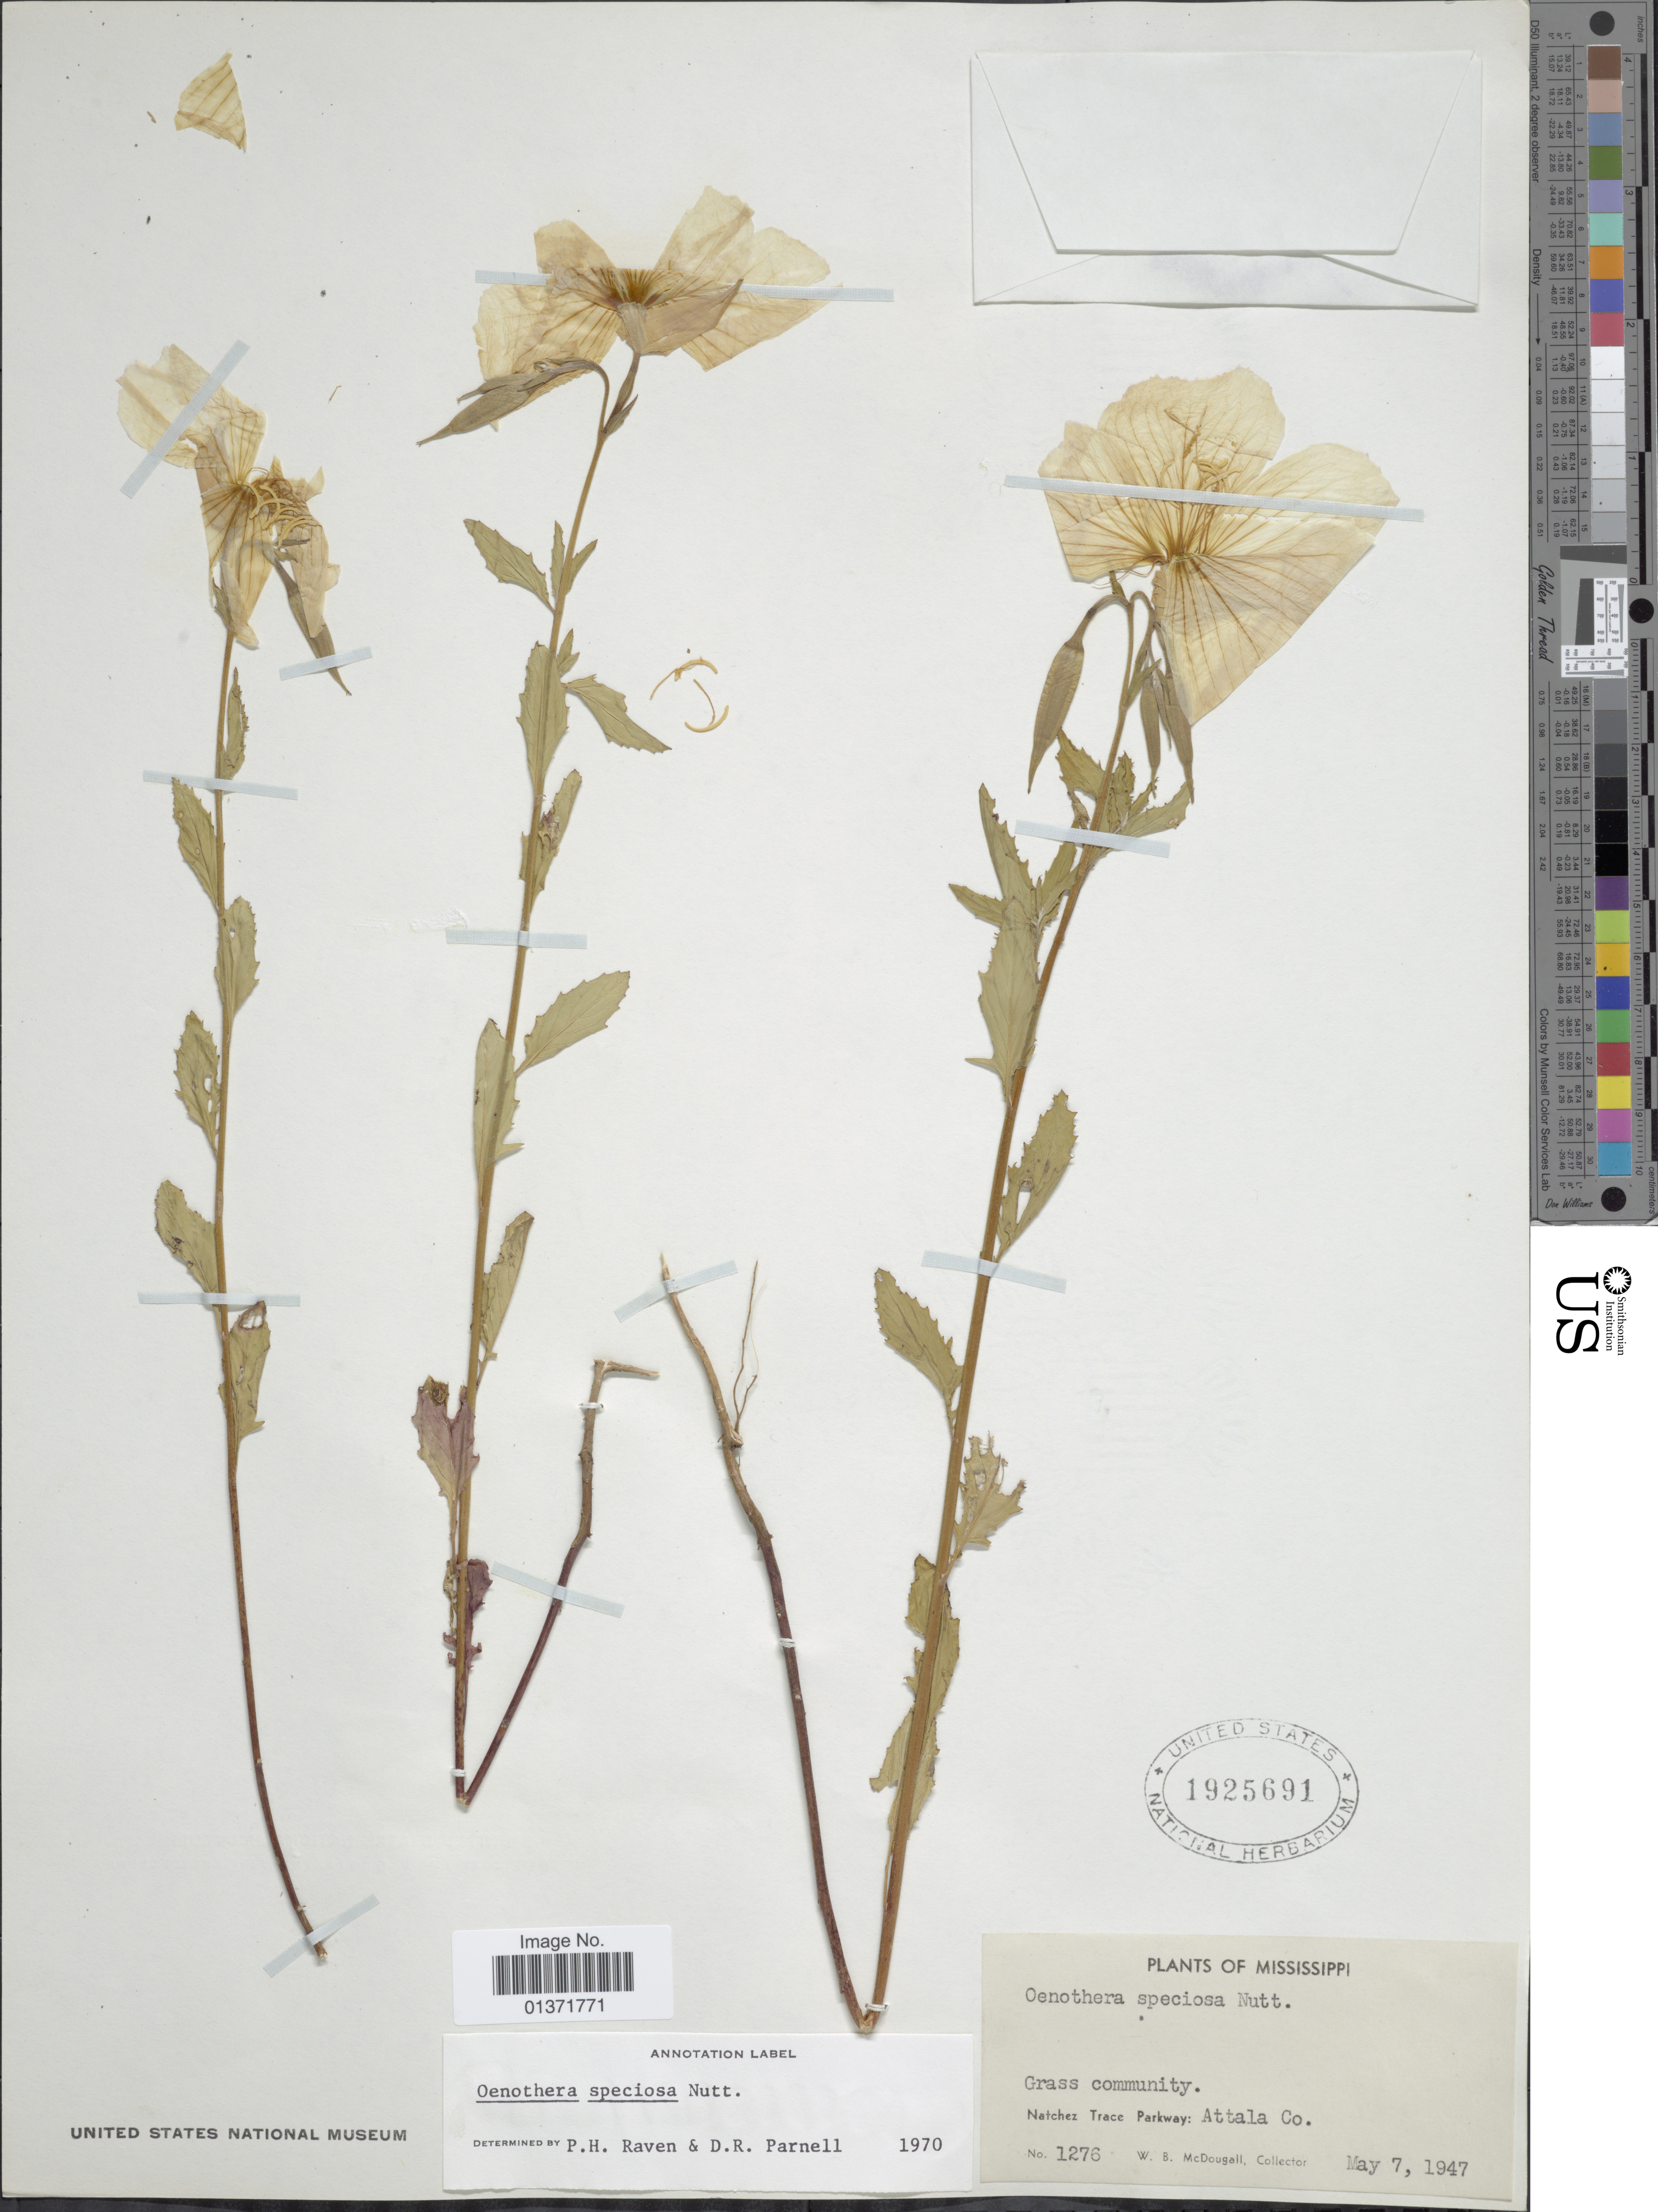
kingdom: Plantae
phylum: Tracheophyta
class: Magnoliopsida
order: Myrtales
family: Onagraceae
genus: Oenothera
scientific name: Oenothera speciosa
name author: Nutt.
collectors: W. B. McDougall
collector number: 1276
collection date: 1947-05-07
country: United States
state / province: Mississippi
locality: Natchez Trace Parkway: Attala Co.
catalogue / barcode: US 1925691